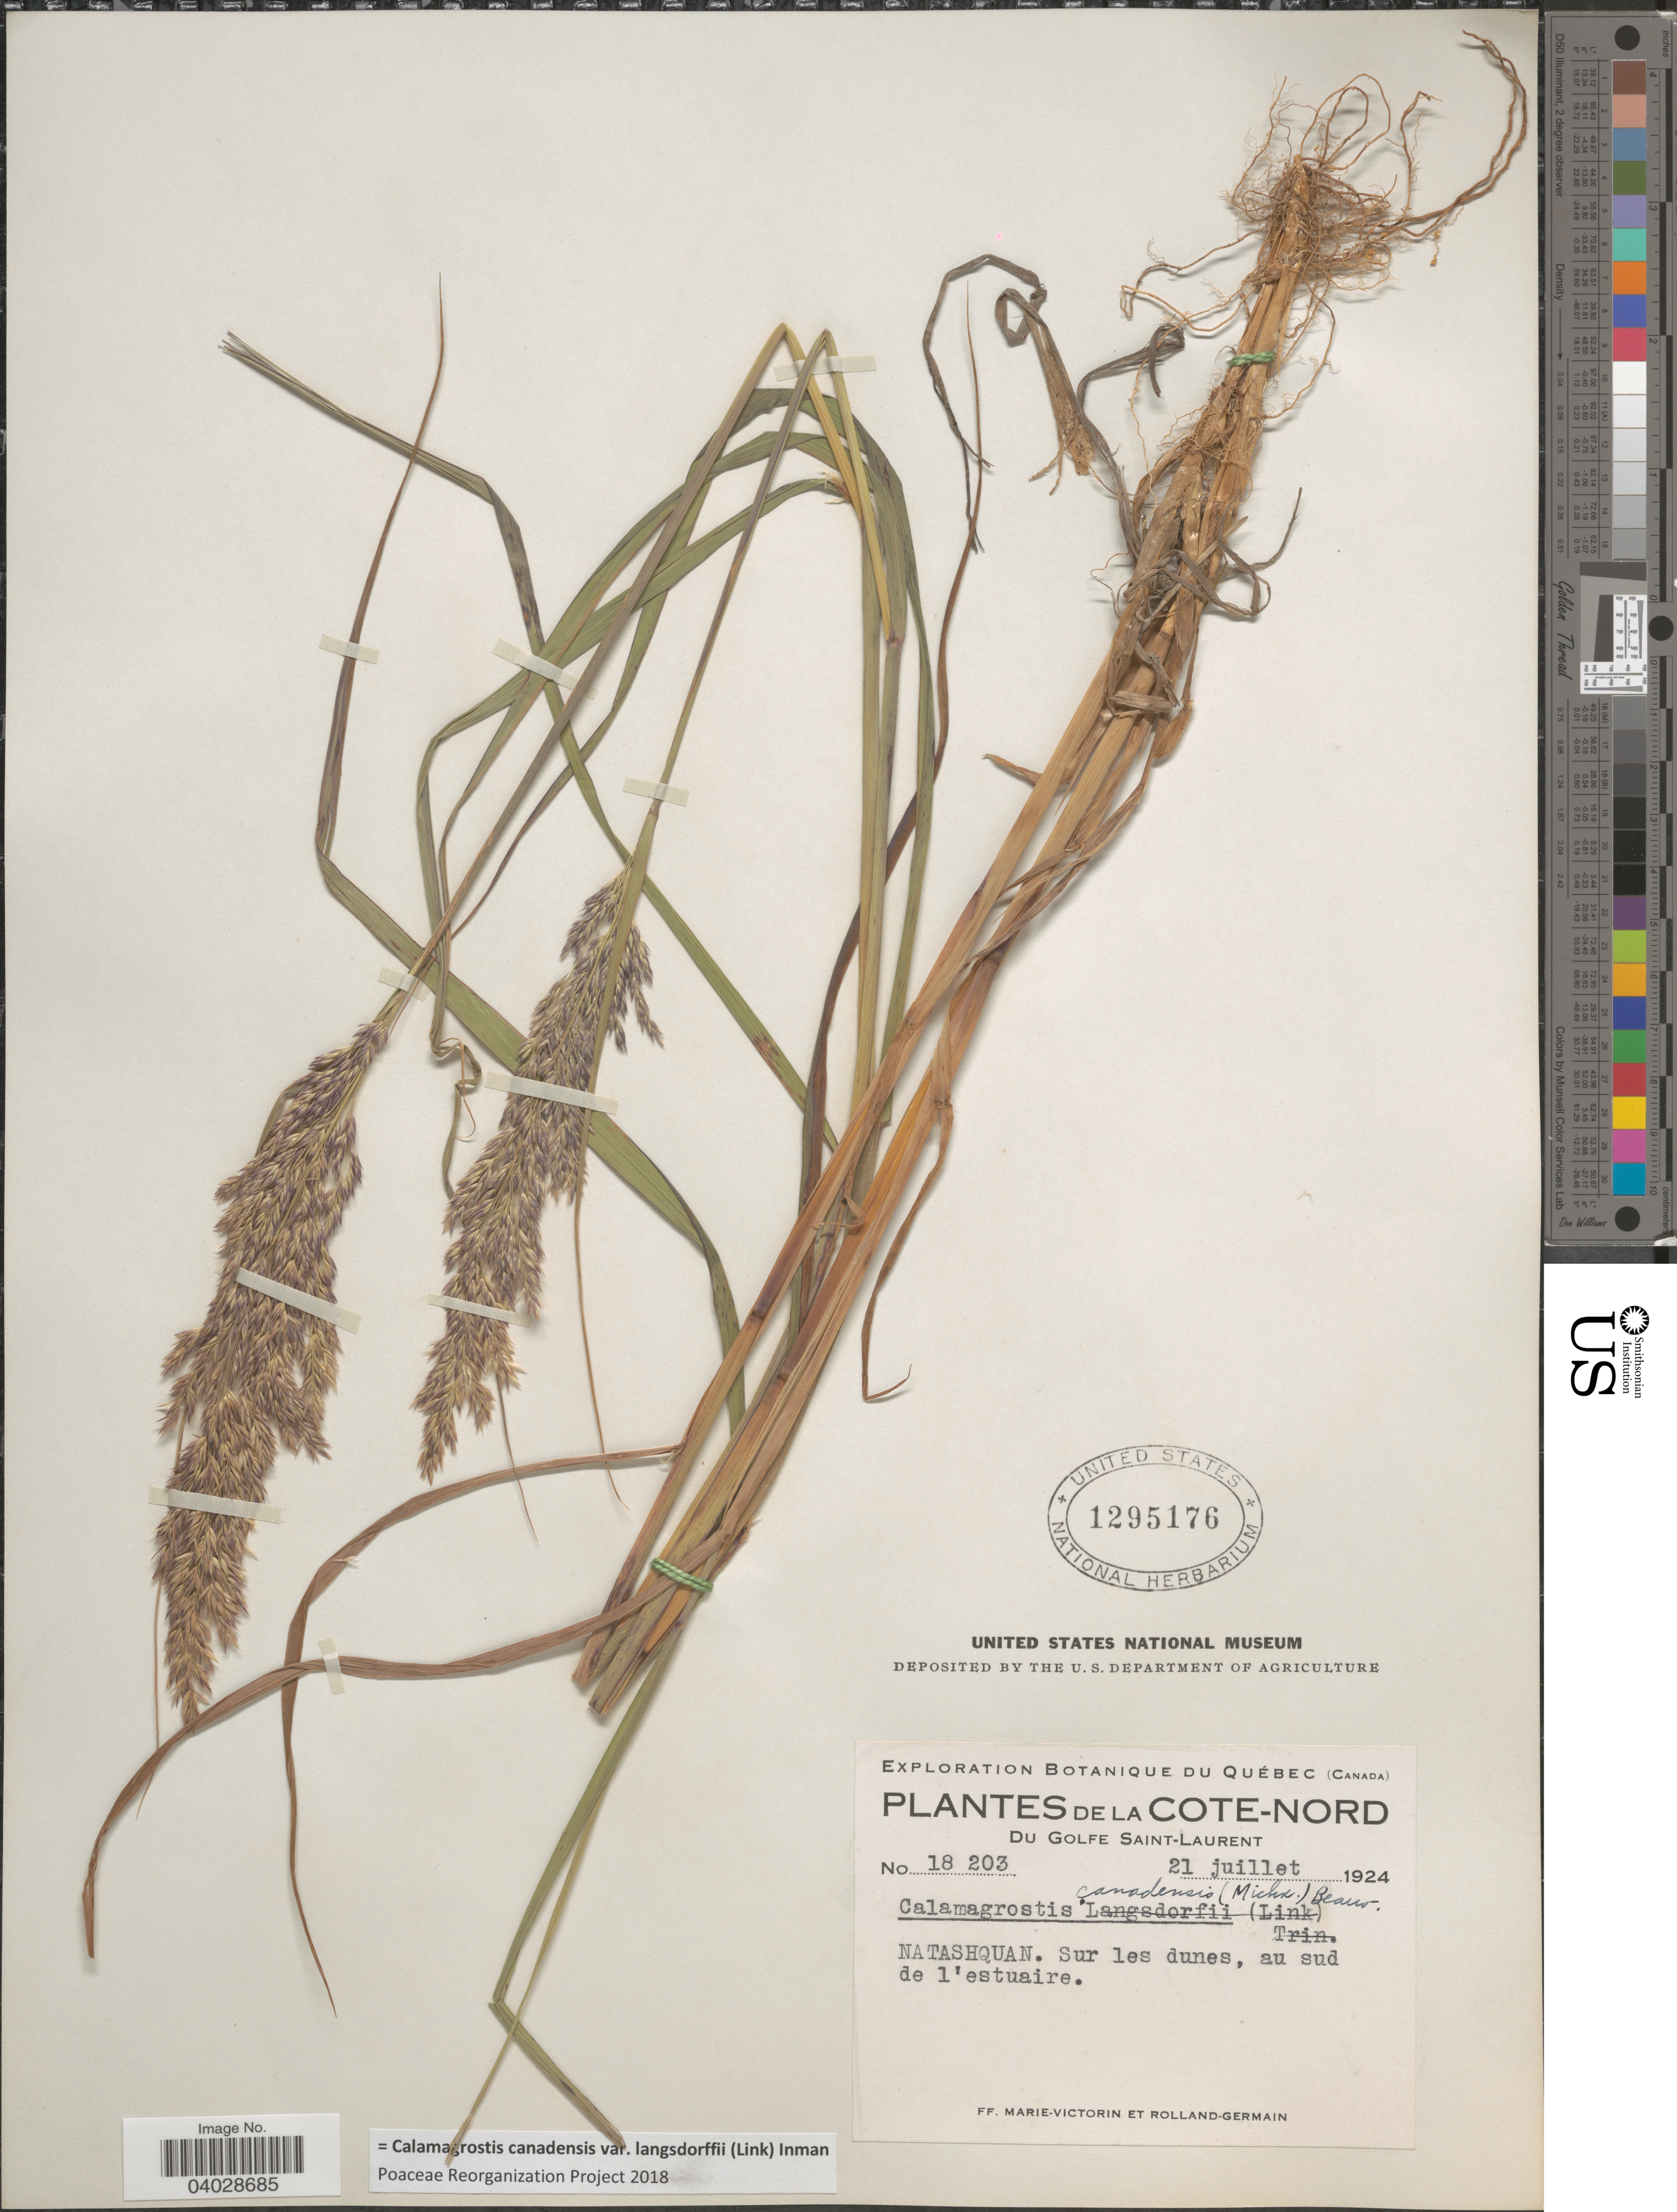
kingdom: Plantae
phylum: Tracheophyta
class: Liliopsida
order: Poales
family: Poaceae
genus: Calamagrostis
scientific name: Calamagrostis canadensis var. langsdorffii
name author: (Link) Inman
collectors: F. Marie-Victorin & Rolland-Germain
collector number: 18203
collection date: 1924-07-21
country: Canada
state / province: Quebec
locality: De la Cote-Nord. Du Golfe Saint-Laurent. Natashquan. Sur les dunes, au sud de l' estuaire.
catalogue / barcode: US 1295176